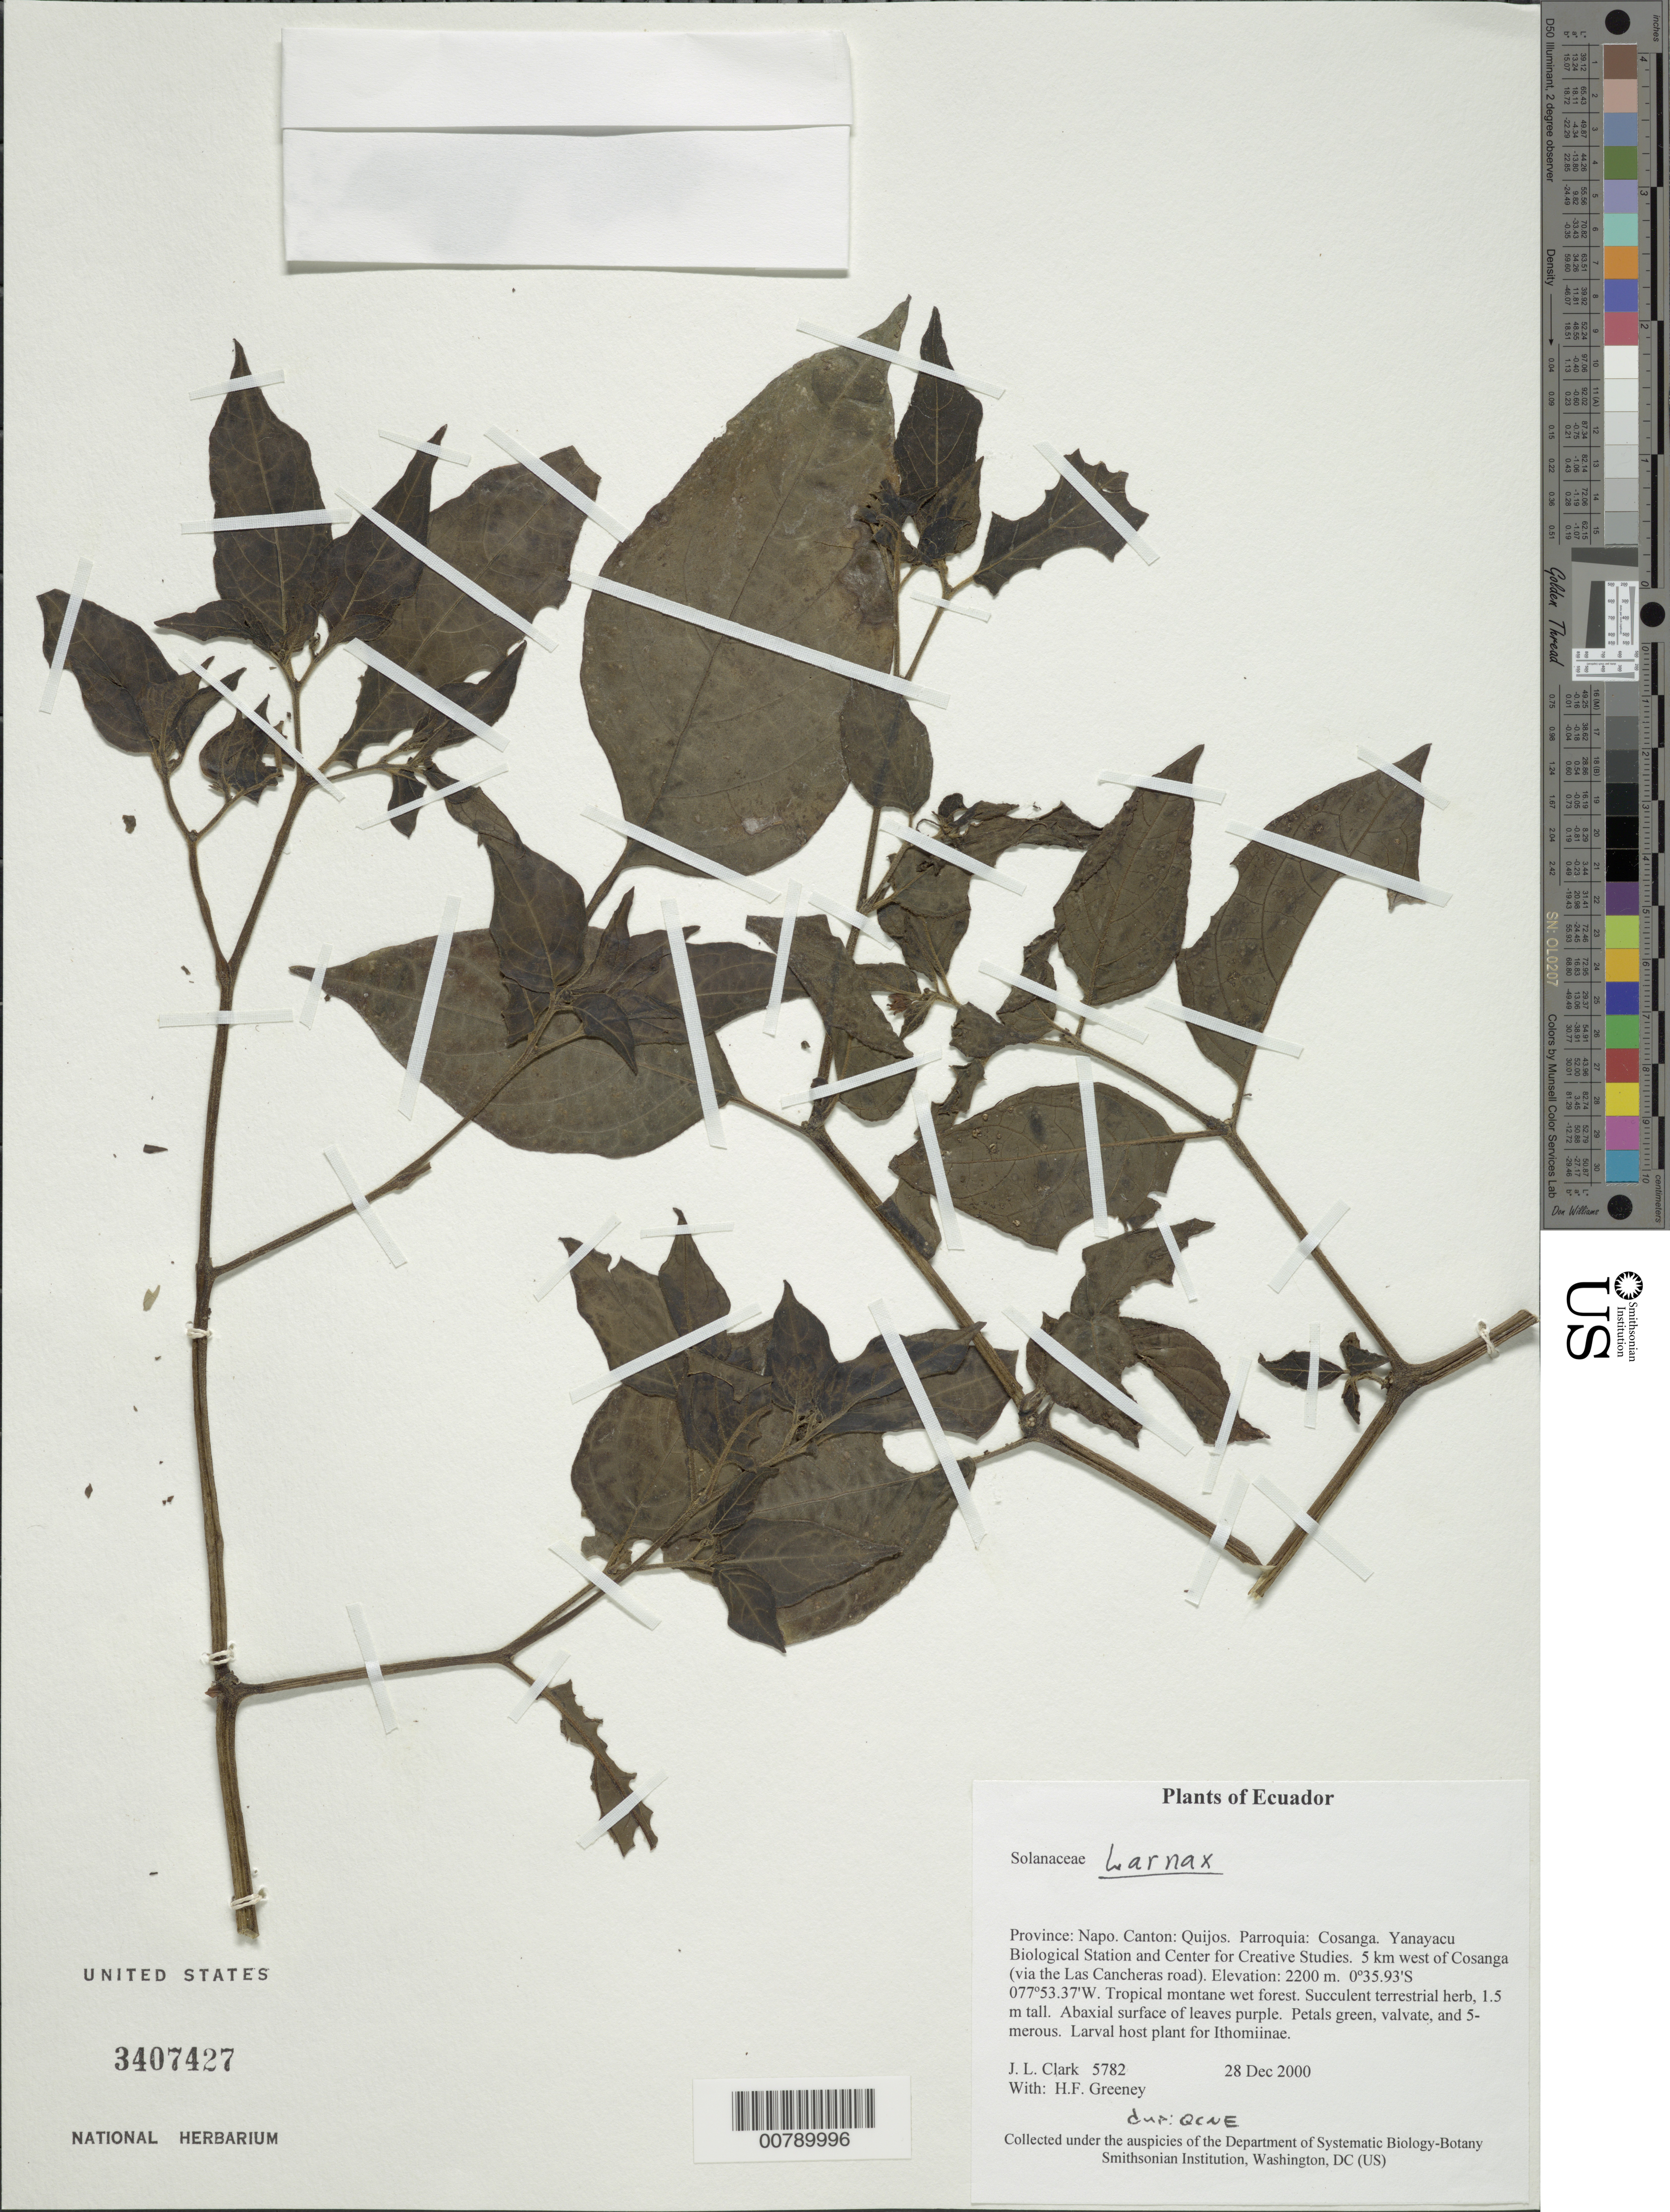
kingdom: Plantae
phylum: Tracheophyta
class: Magnoliopsida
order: Solanales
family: Solanaceae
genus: Larnax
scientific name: Larnax sp.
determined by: Nee, Michael H.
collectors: J. L. Clark & H. Greeney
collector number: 5782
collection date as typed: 28 Dec 2000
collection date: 2000-12-28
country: Ecuador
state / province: Napo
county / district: Quijos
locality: Parroquia: Cosanga. Yanayacu Biological Station and Center for Creative Studies. 5 km west of Cosanga (via the Las Cancheras road).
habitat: Tropical montane wet forest.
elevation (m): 2200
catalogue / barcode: US 3407427